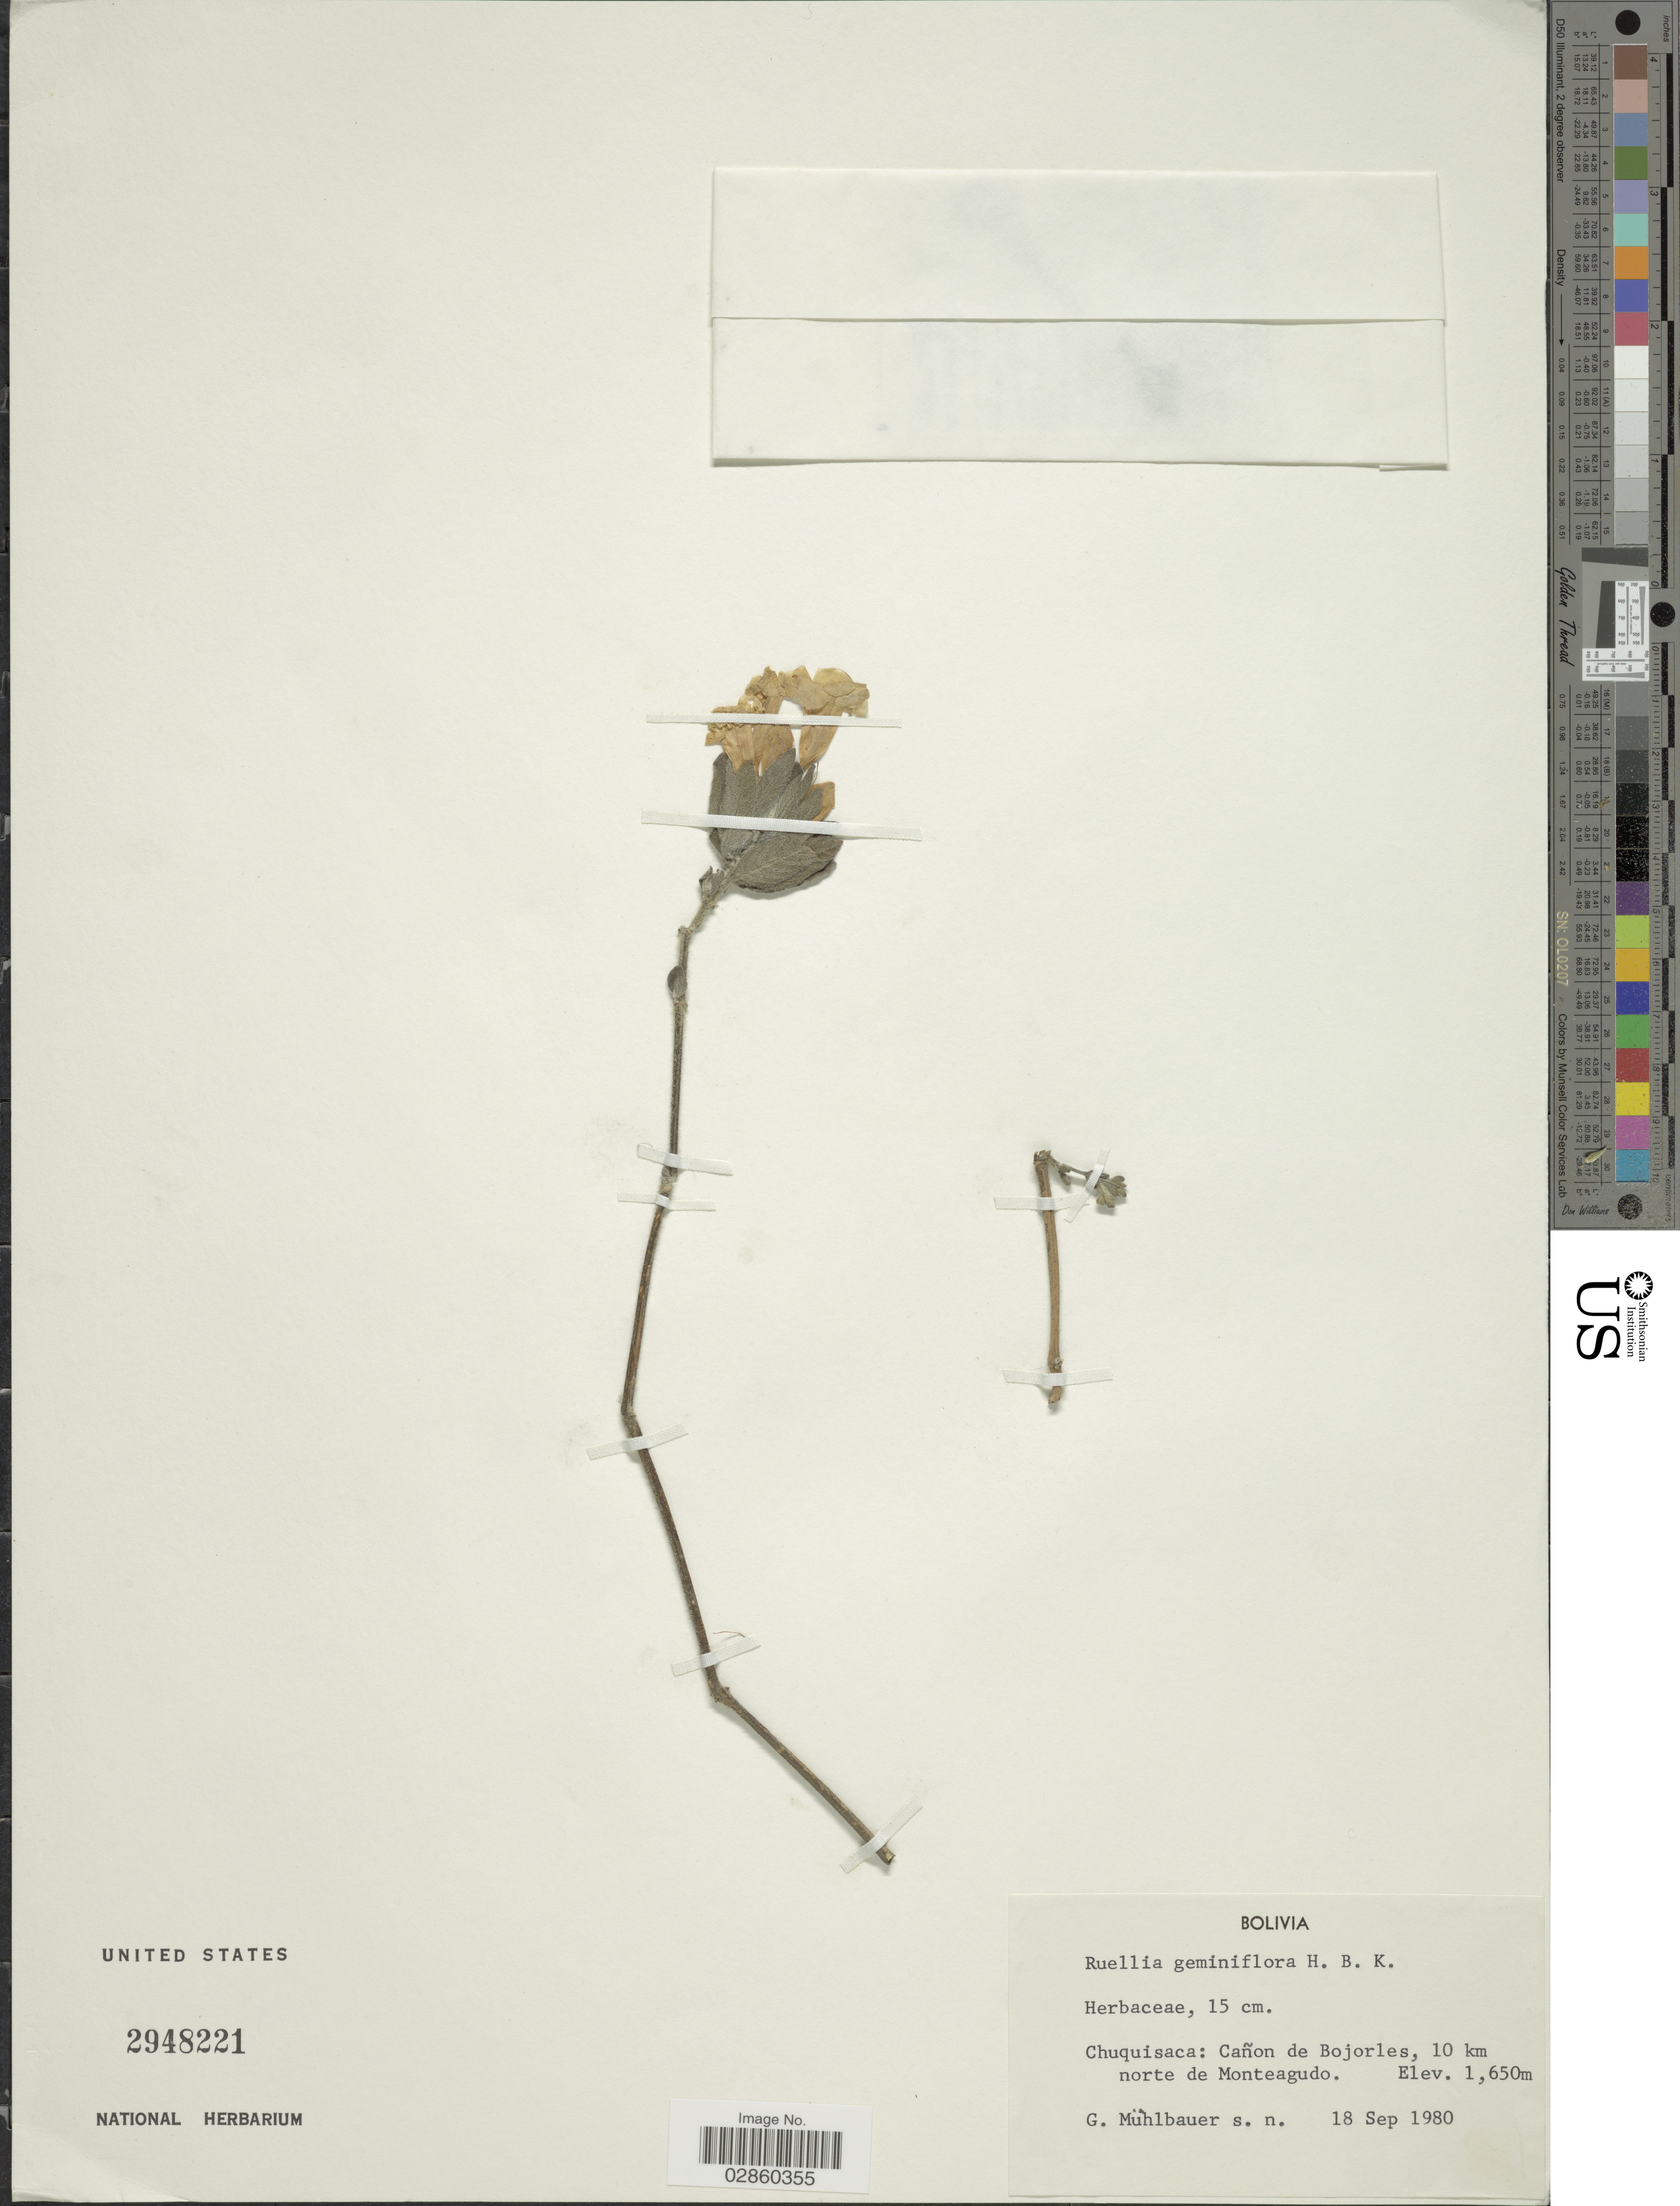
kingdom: Plantae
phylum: Tracheophyta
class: Magnoliopsida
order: Lamiales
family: Acanthaceae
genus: Ruellia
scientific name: Ruellia geminiflora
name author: Kunth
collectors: G. Muhlbauer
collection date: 1980-09-18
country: Bolivia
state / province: Chuquisaca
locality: Chuquisaca: Cañon de Bojorles, 10 km norte de Monteagudo.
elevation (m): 1650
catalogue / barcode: US 2948221